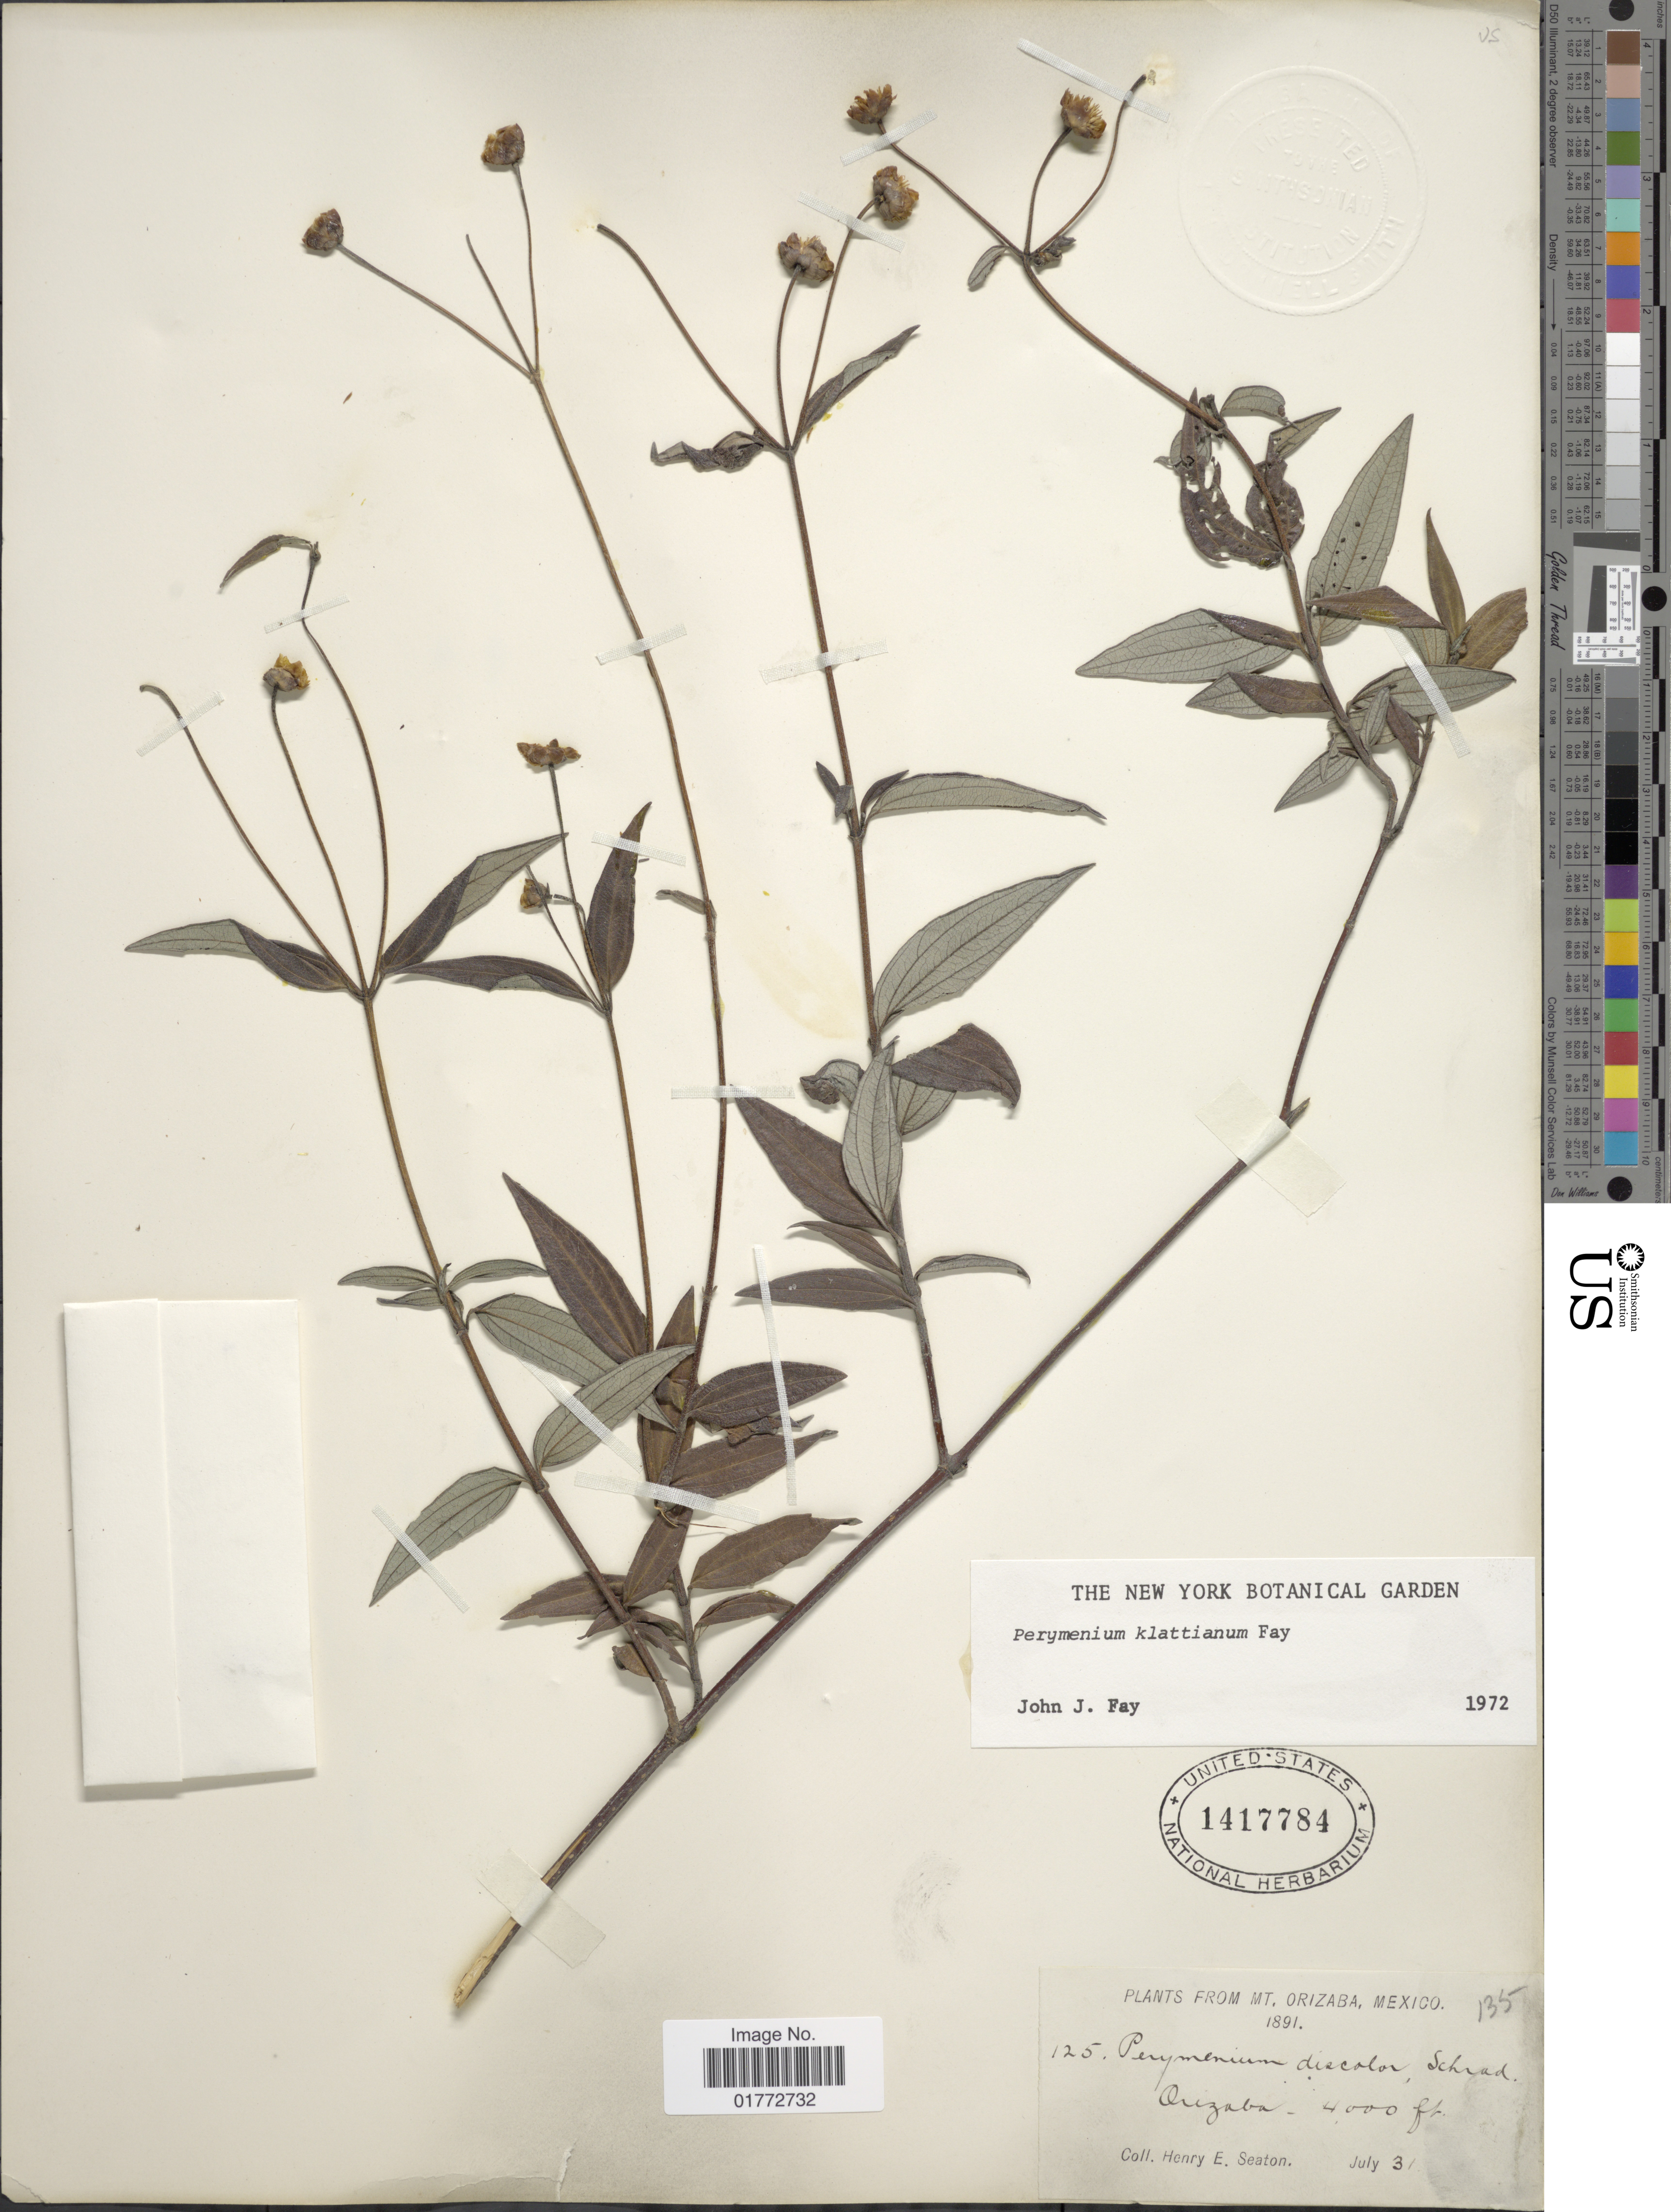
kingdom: Plantae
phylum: Tracheophyta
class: Magnoliopsida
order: Asterales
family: Asteraceae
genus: Perymenium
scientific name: Perymenium klattianum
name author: J.J. Fay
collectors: H. E. Seaton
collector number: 125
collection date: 1891-07-31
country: Mexico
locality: Mt. Orizaba, Orizaba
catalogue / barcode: US 1417784